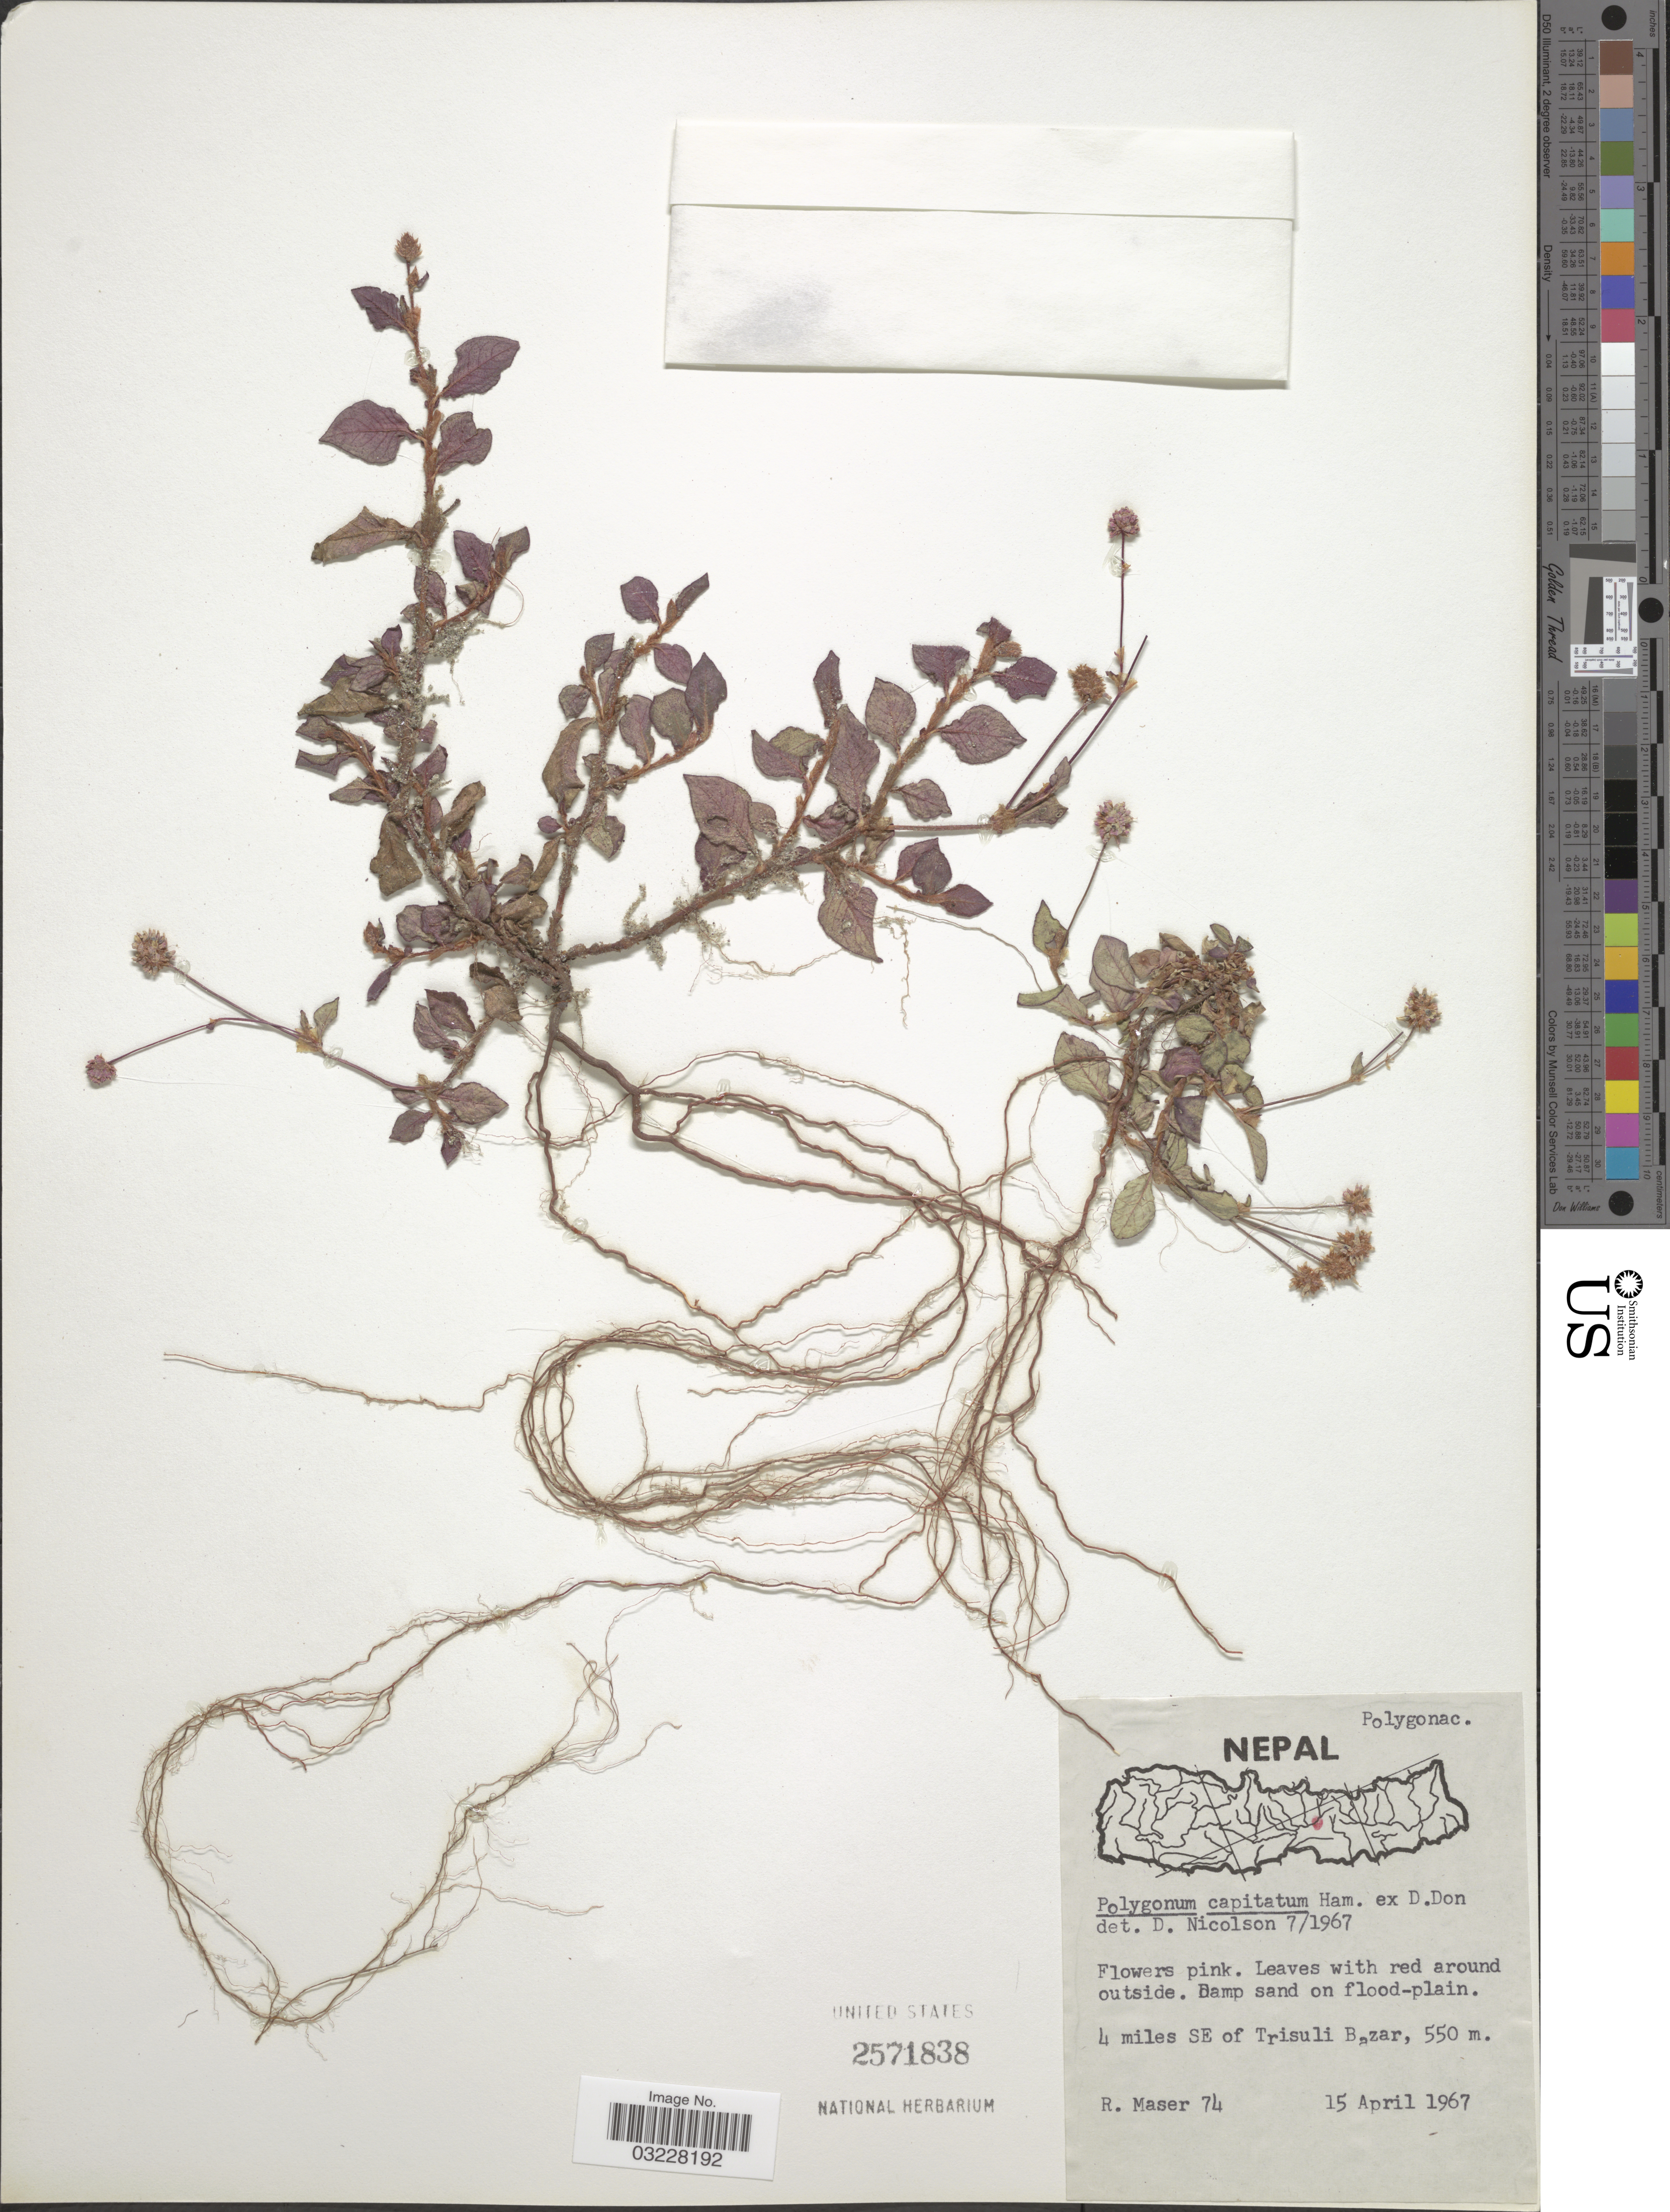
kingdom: Plantae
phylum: Tracheophyta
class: Magnoliopsida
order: Caryophyllales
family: Polygonaceae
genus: Persicaria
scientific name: Persicaria sp.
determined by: Atha, D. E.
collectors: R. Maser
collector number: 74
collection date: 1967-04-15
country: Nepal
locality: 4 miles SE of Trisuli Bazar.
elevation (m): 550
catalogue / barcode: US 2571838